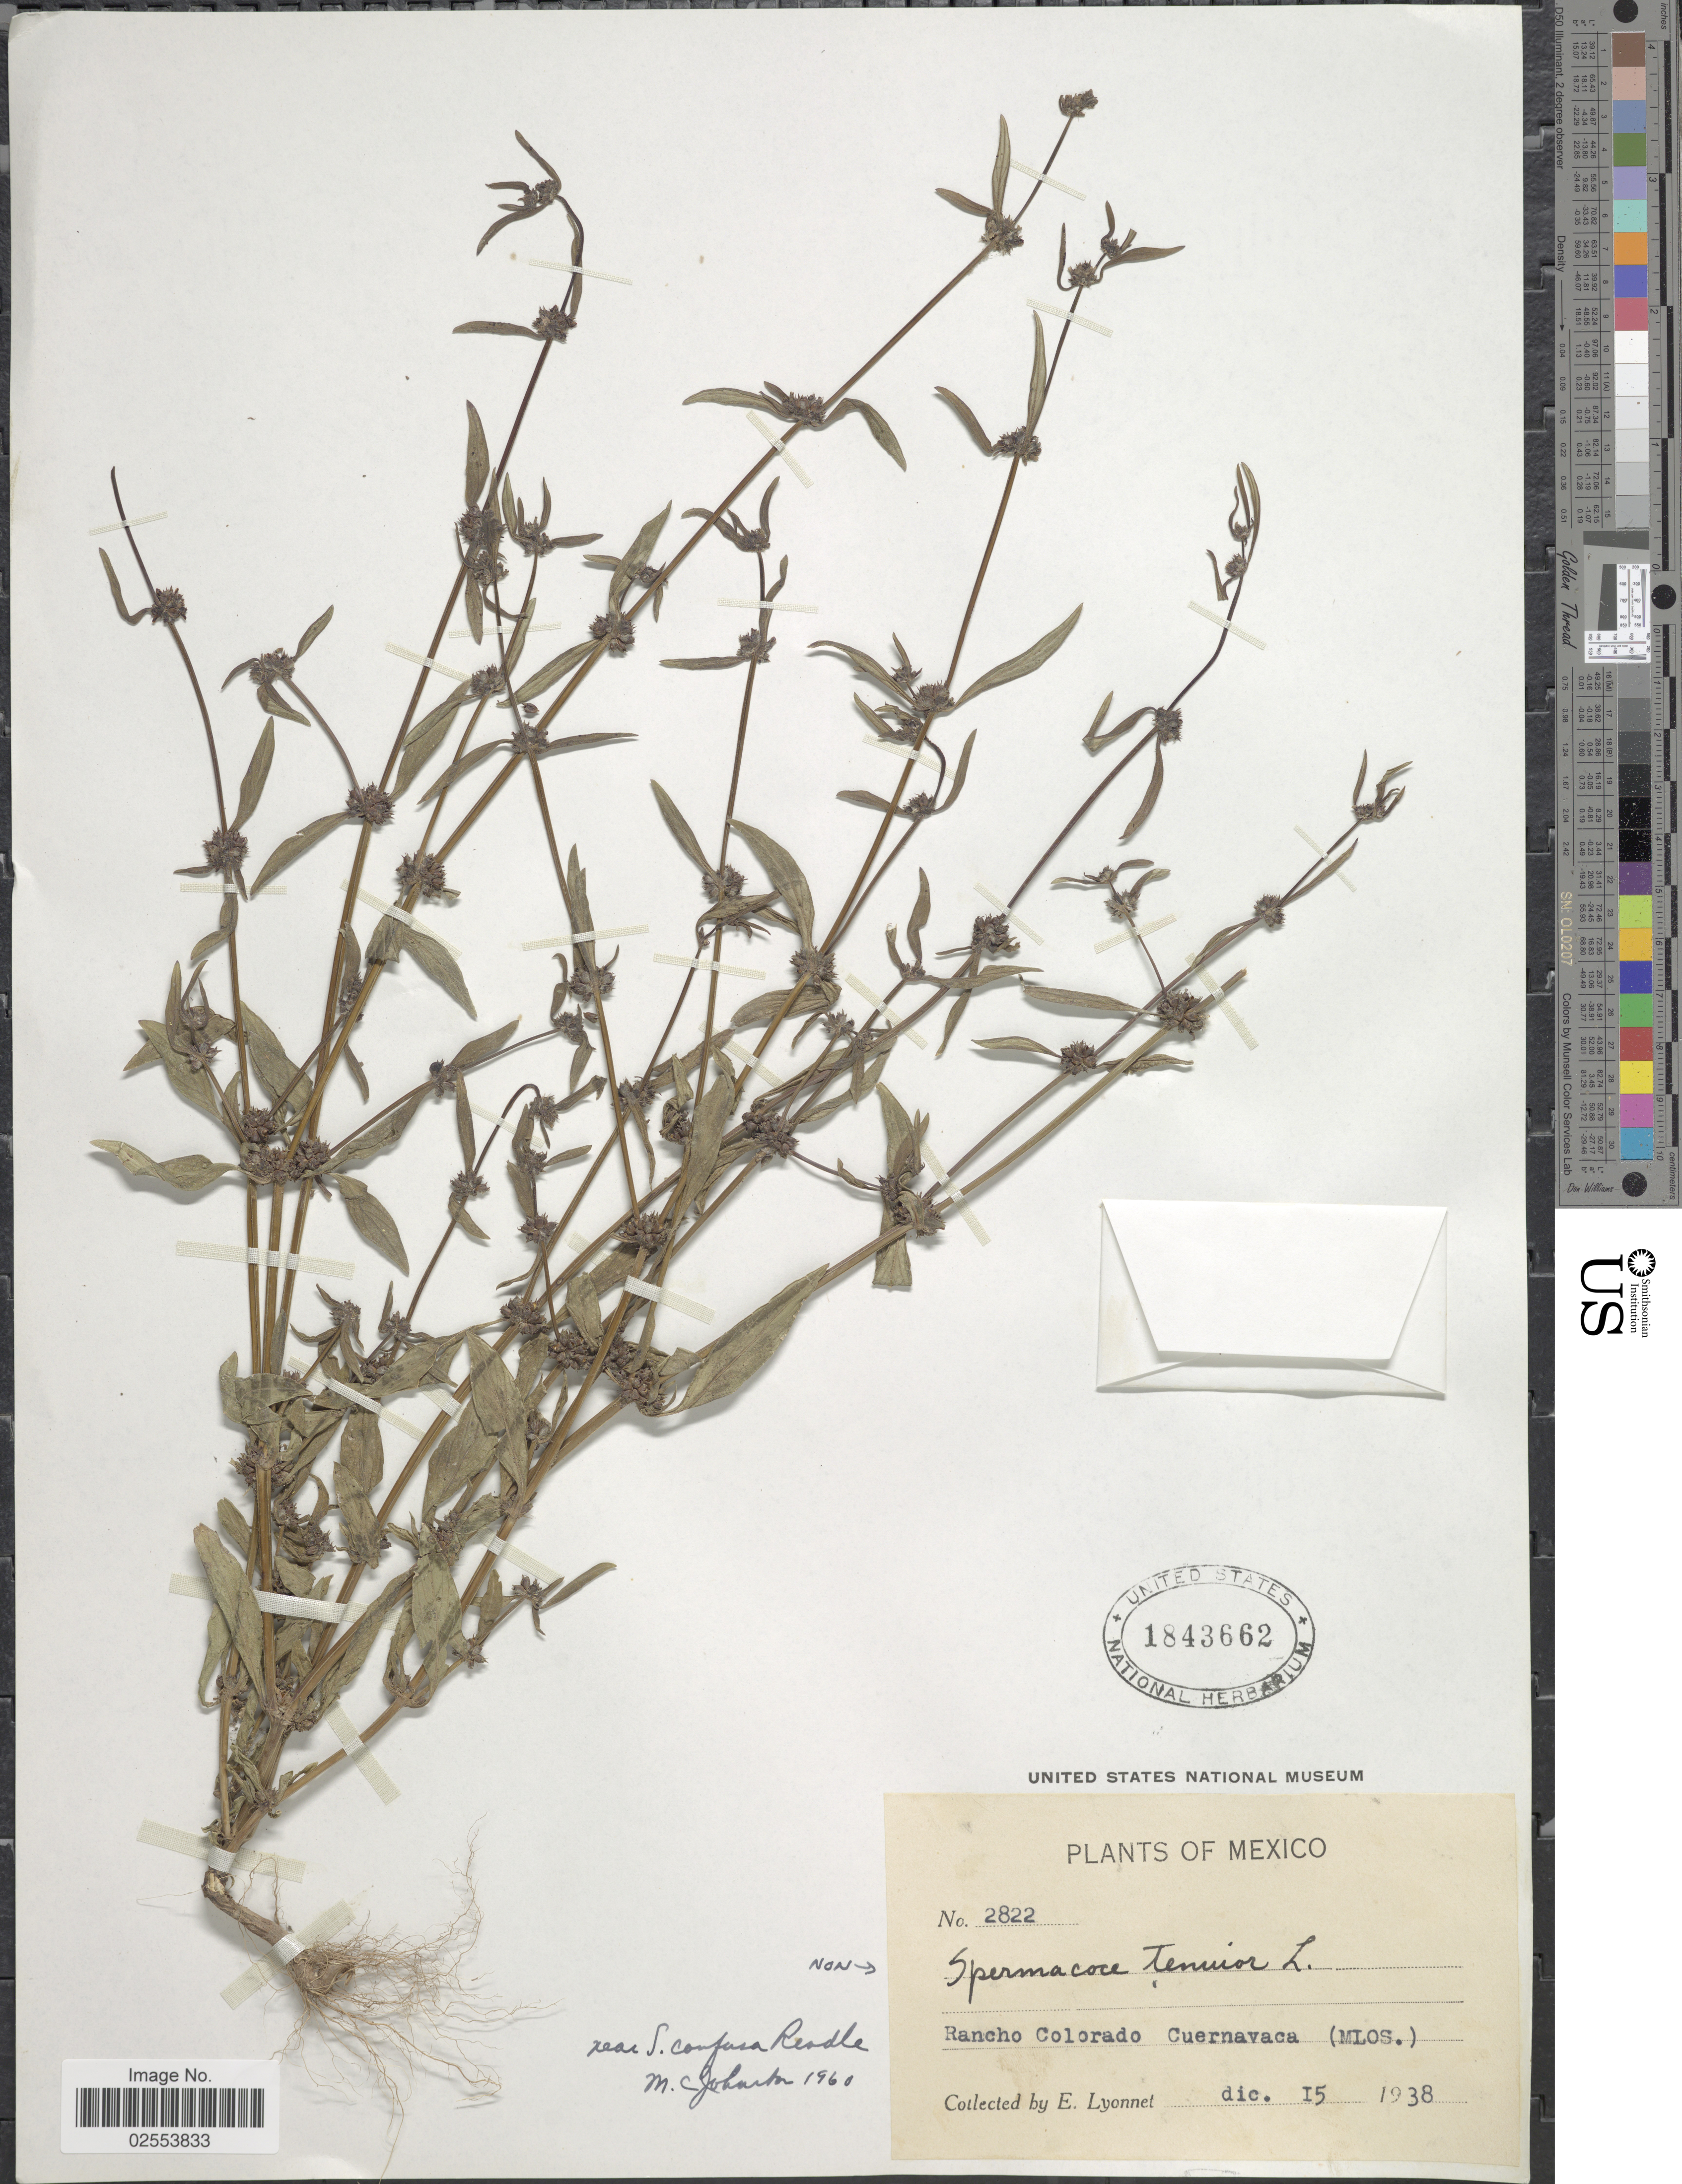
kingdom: Plantae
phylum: Tracheophyta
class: Magnoliopsida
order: Gentianales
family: Rubiaceae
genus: Spermacoce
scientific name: Spermacoce tenuior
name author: L.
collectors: E. Lyonnet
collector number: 2822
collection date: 1938-12-15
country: Mexico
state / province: Morelos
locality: Rancho Colorado Cuernavaca.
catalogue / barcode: US 1843662